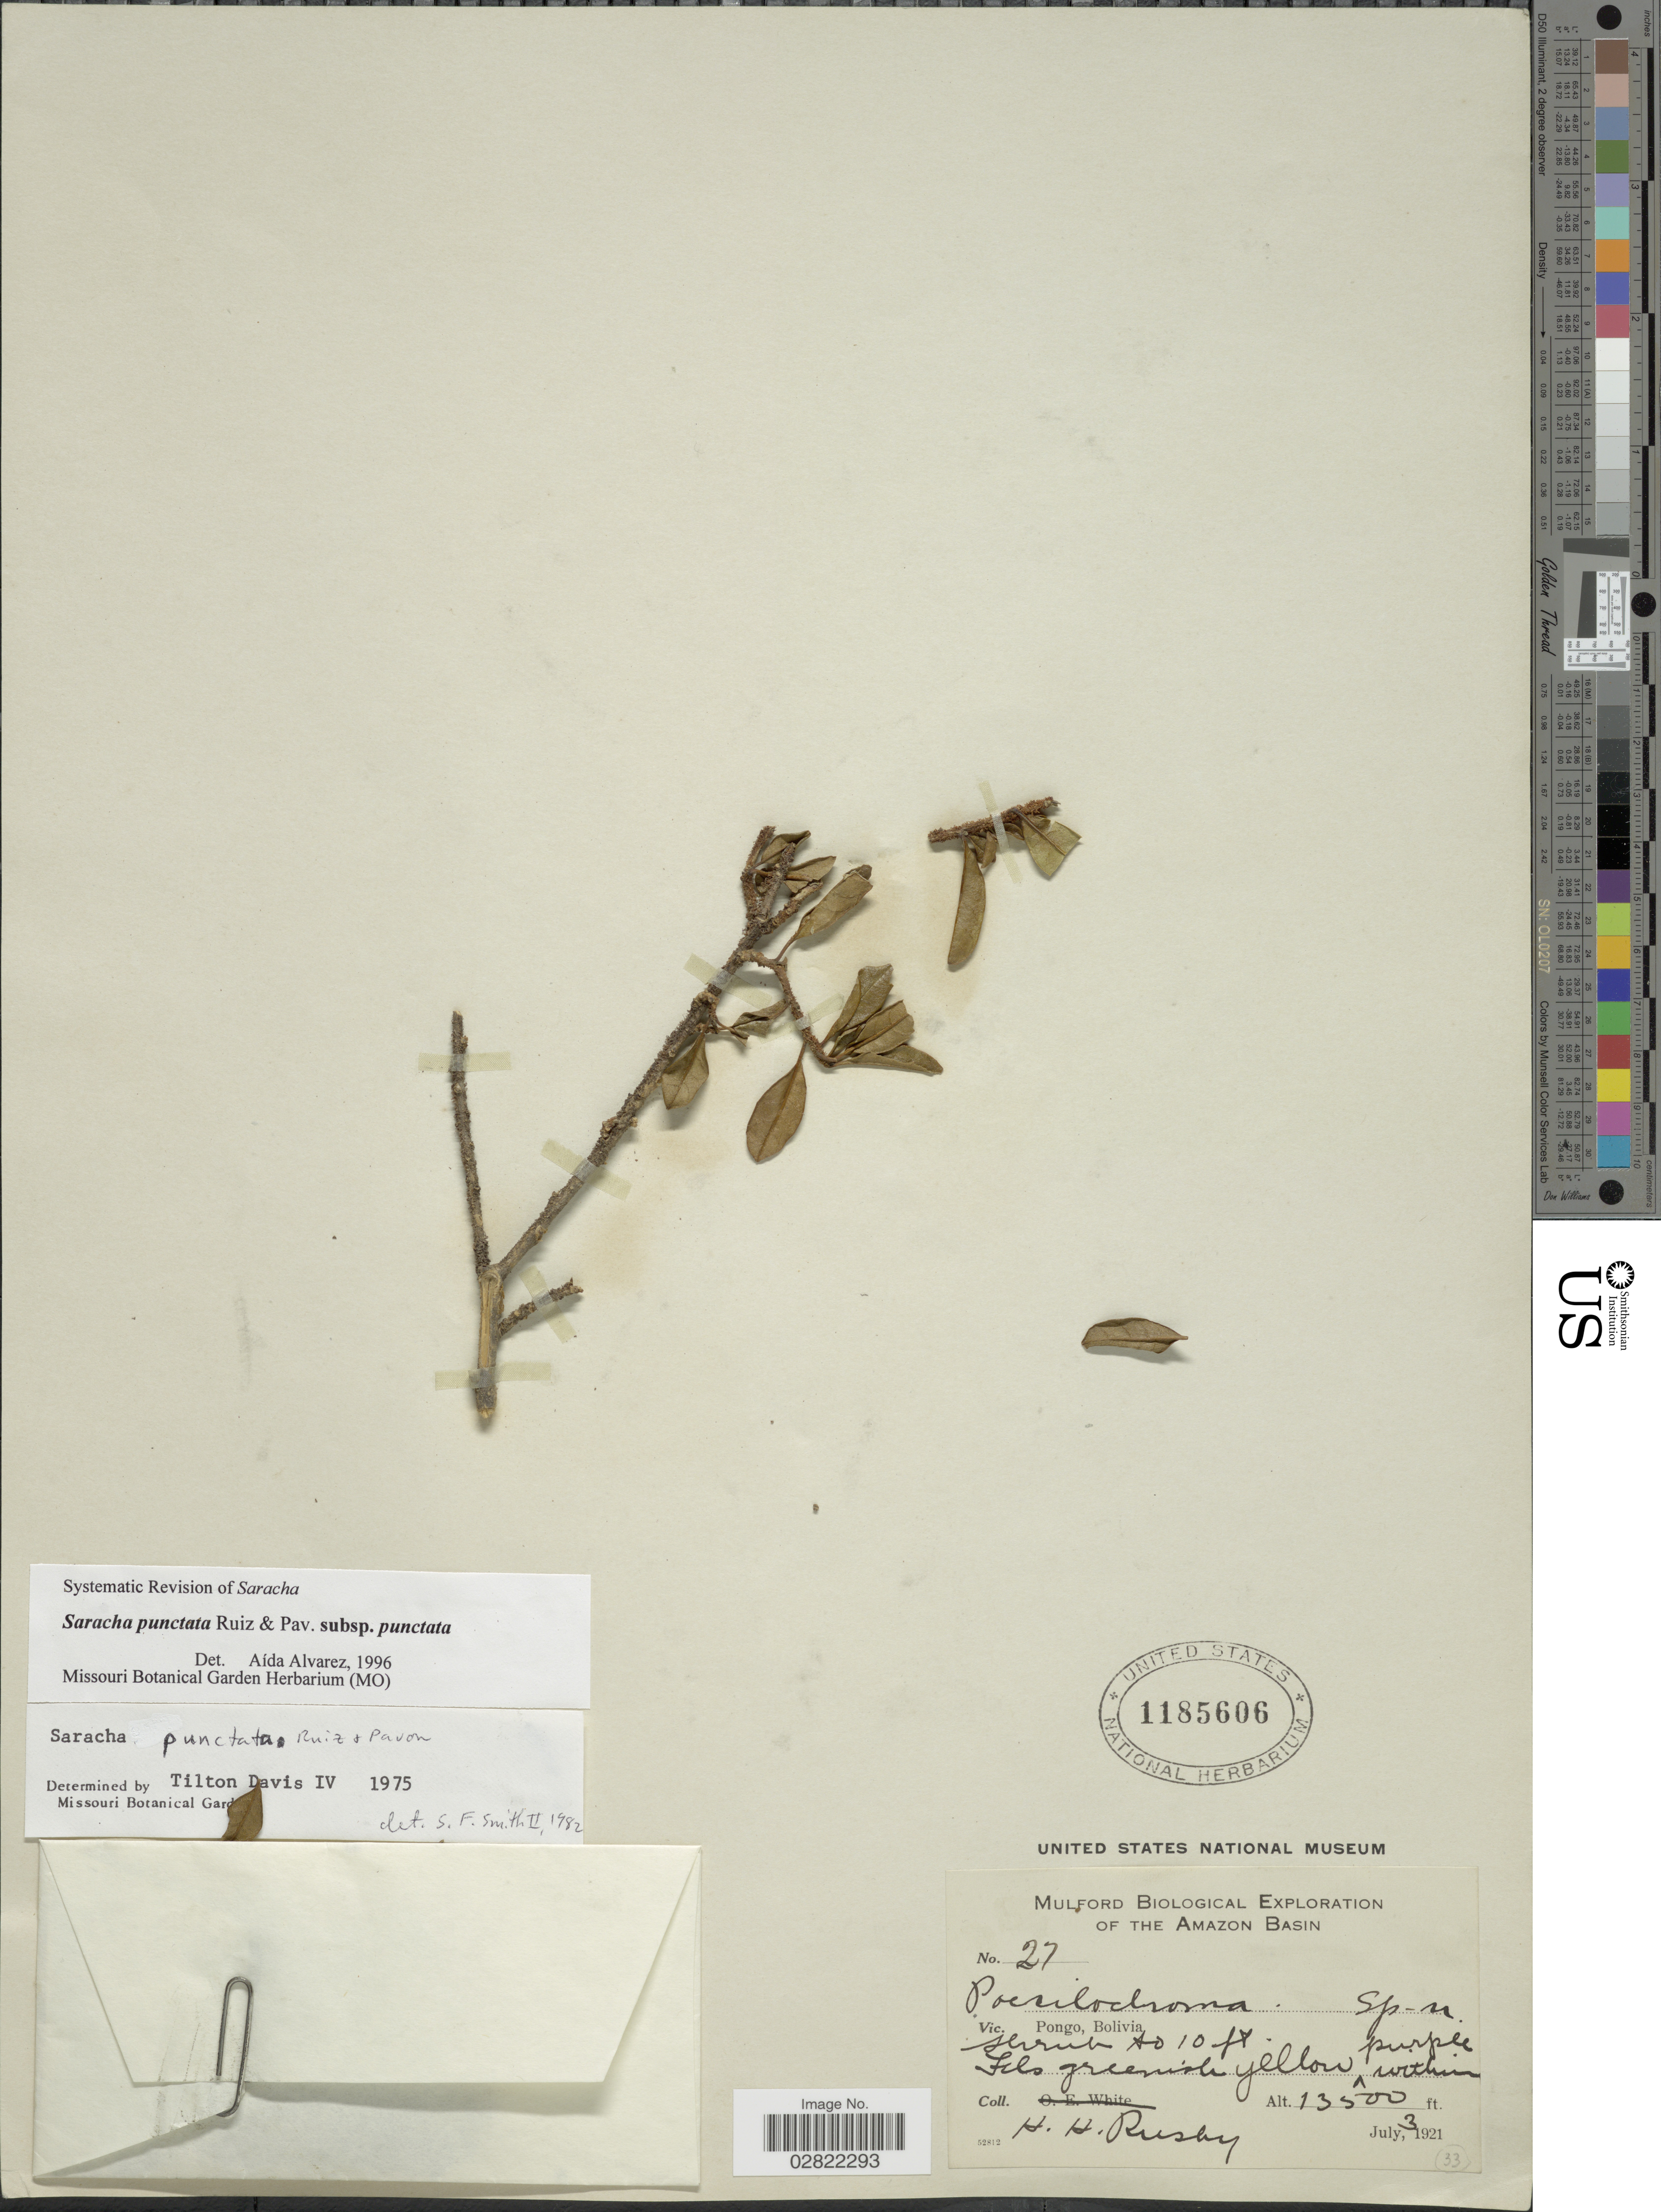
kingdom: Plantae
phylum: Tracheophyta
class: Magnoliopsida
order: Solanales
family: Solanaceae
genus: Saracha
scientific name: Saracha punctata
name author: Ruiz & Pav.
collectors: H. H. Rusby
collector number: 27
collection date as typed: July 3, 1921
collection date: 1921-07-03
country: Bolivia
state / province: La Paz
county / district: Inquisivi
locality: Pongo de Quime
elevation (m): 4115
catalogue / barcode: US 1185606